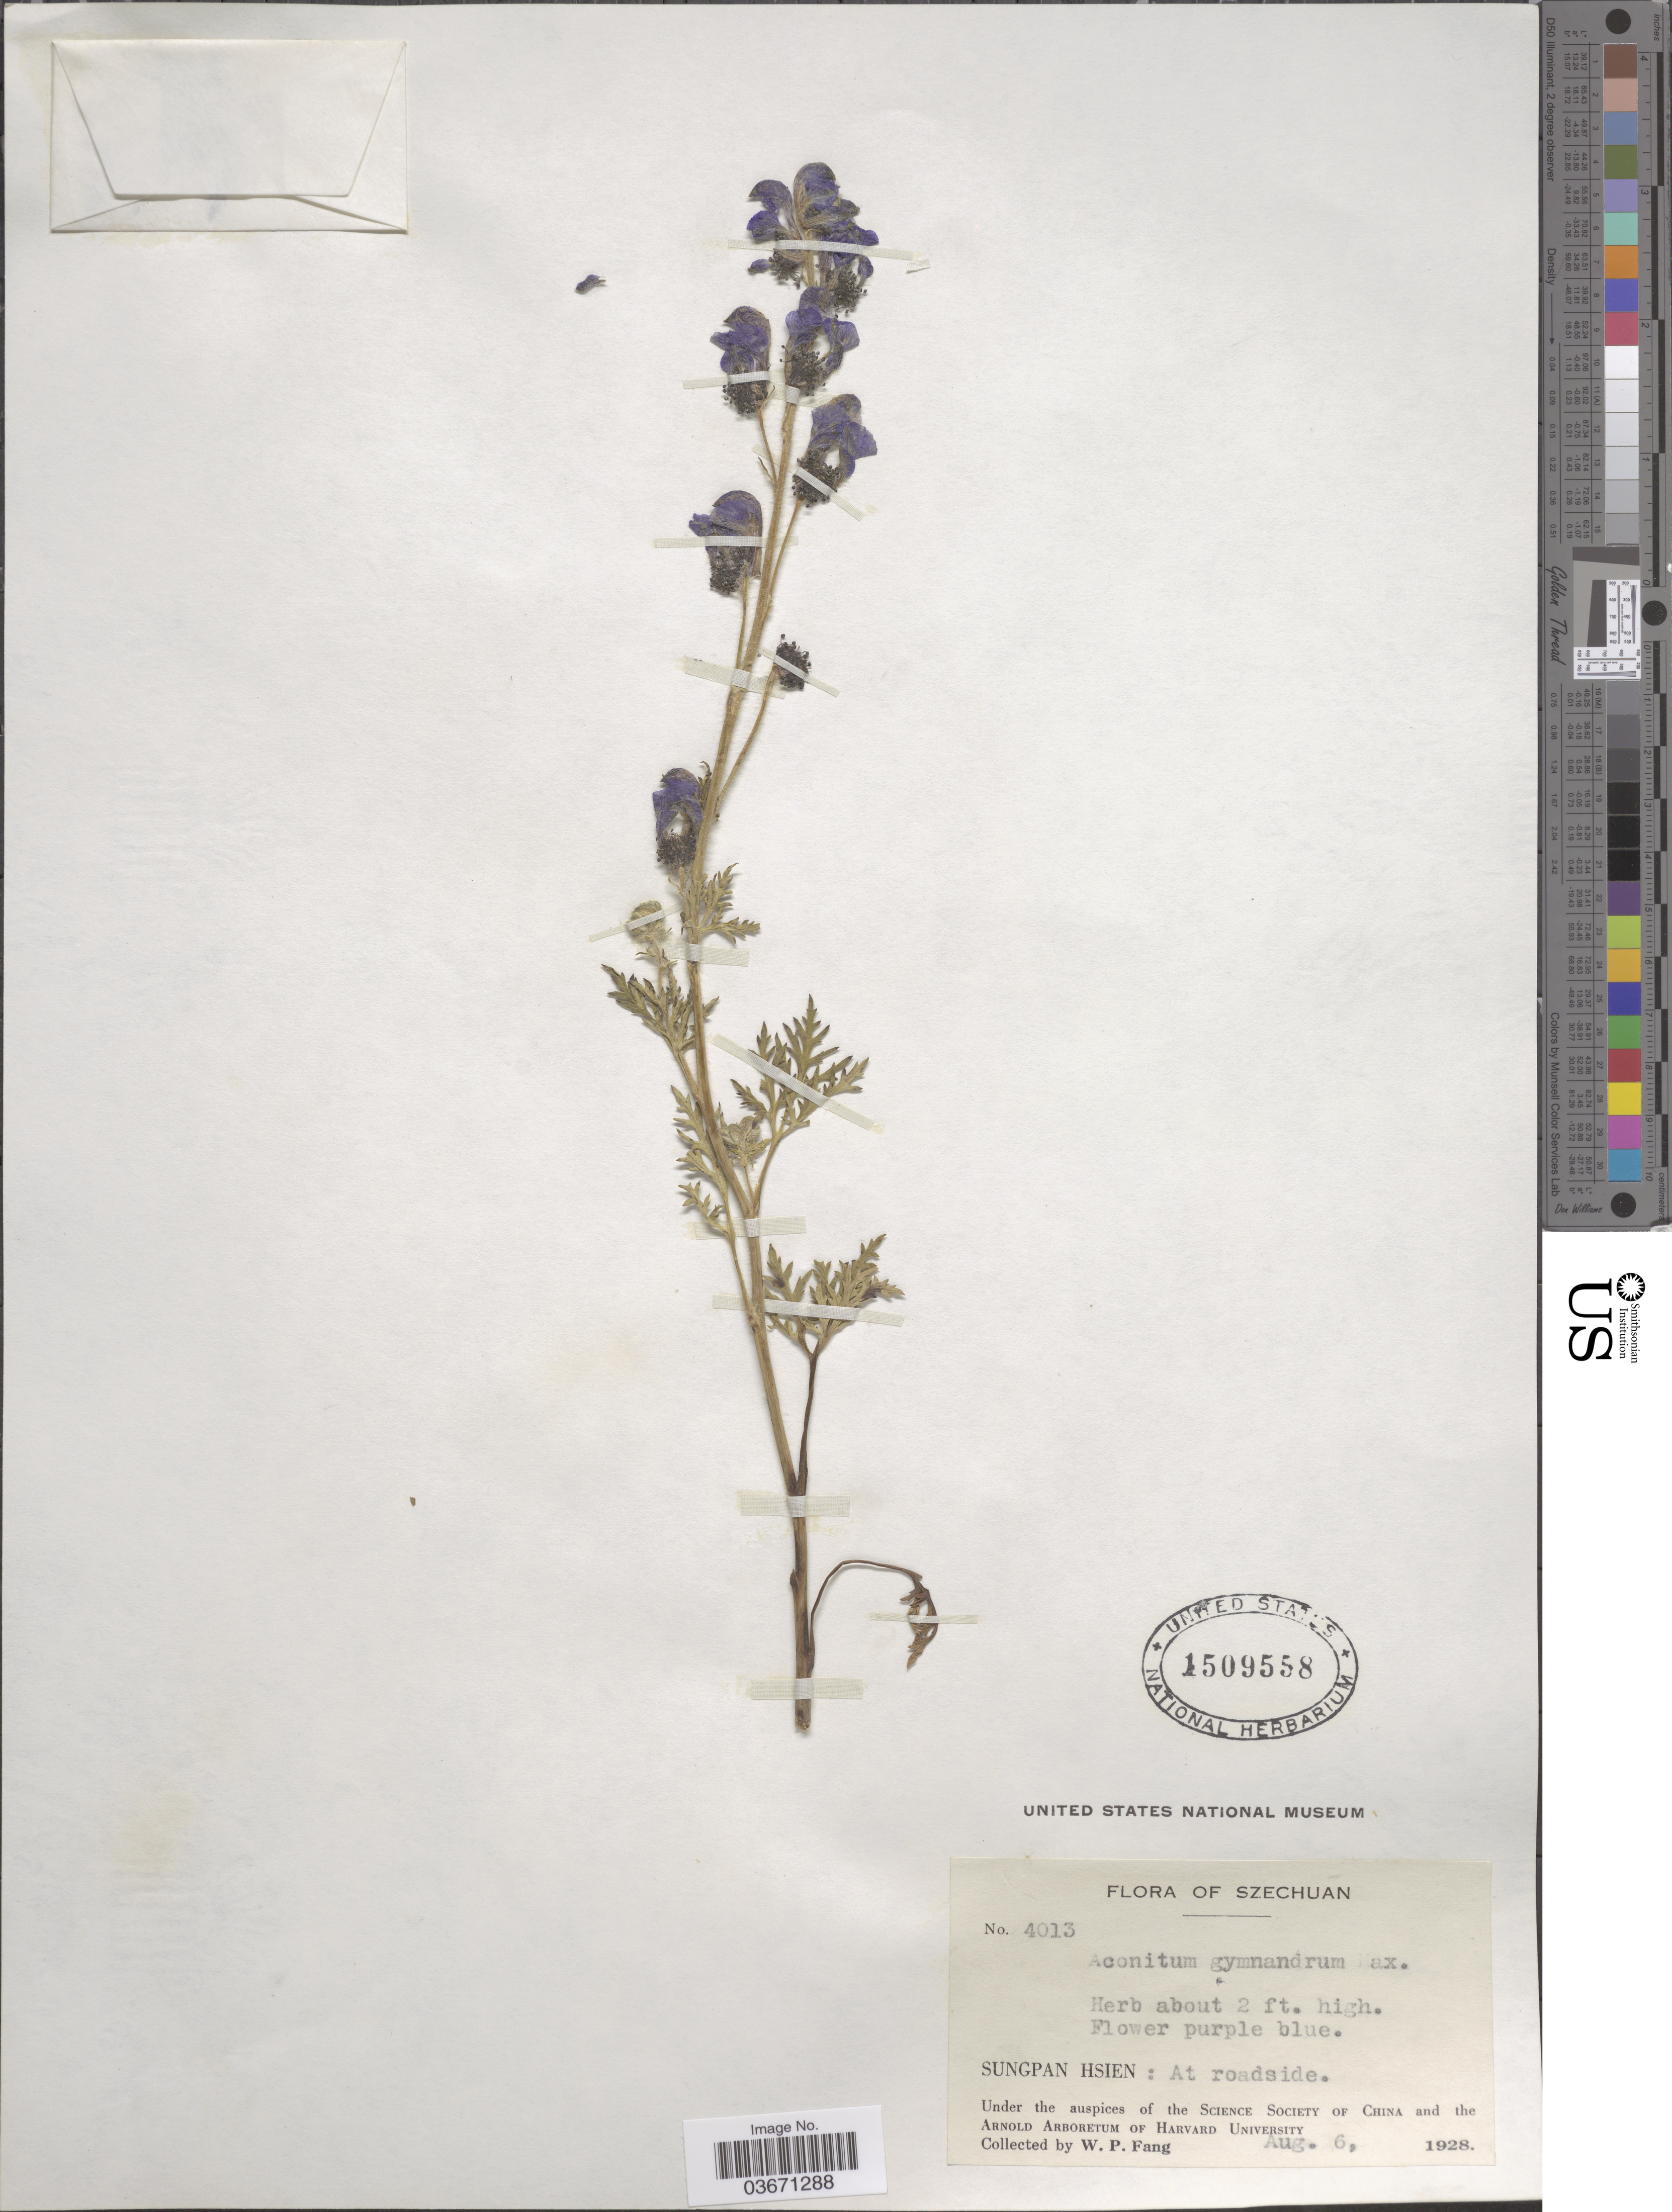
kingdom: Plantae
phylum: Tracheophyta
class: Magnoliopsida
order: Ranunculales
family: Ranunculaceae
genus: Aconitum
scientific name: Aconitum gymnandrum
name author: Maxim.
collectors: W. P. Fang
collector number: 4013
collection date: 1928-08-06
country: China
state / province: Sichuan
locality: Szechuan. Sungpan Hsien: At roadside.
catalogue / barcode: US 1509558